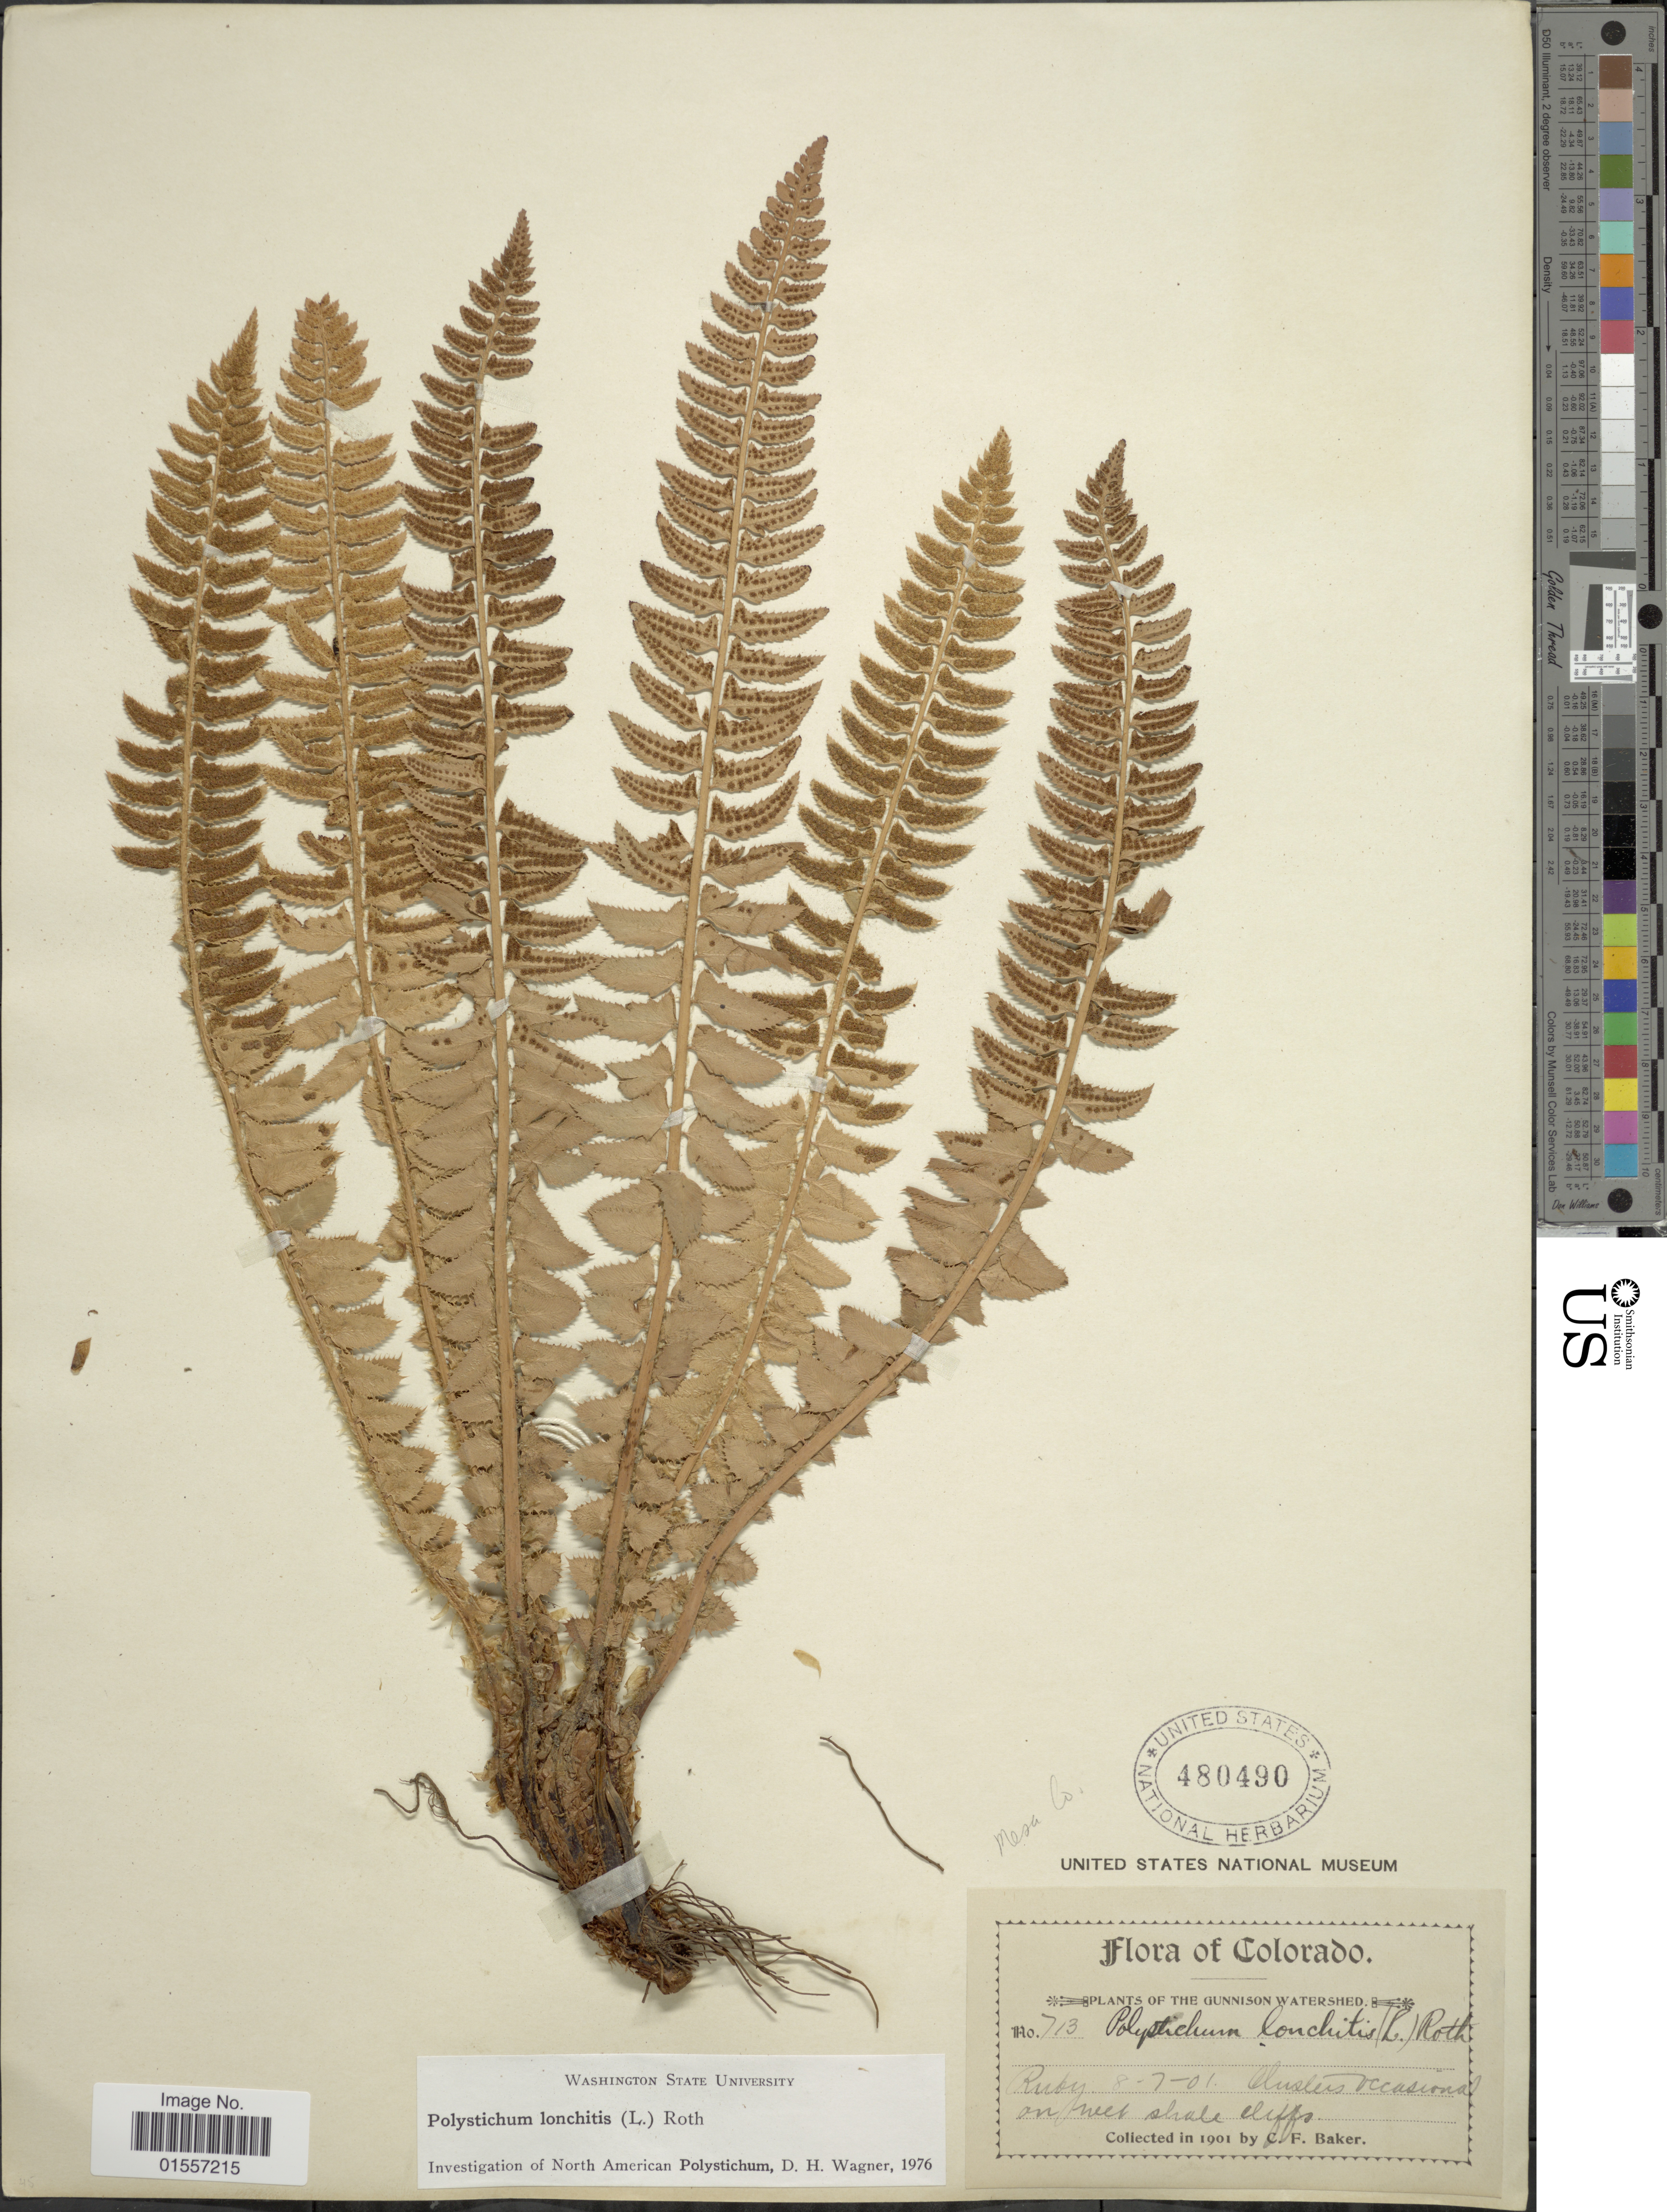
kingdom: Plantae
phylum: Tracheophyta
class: Polypodiopsida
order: Polypodiales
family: Dryopteridaceae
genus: Polystichum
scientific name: Polystichum lonchitis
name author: (Roth) L.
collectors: C. F. Baker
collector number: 713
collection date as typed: Transcribed d/m/y: 8/7/1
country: United States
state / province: Colorado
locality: Clusters occasional on wet shade cliffs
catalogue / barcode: US 480490